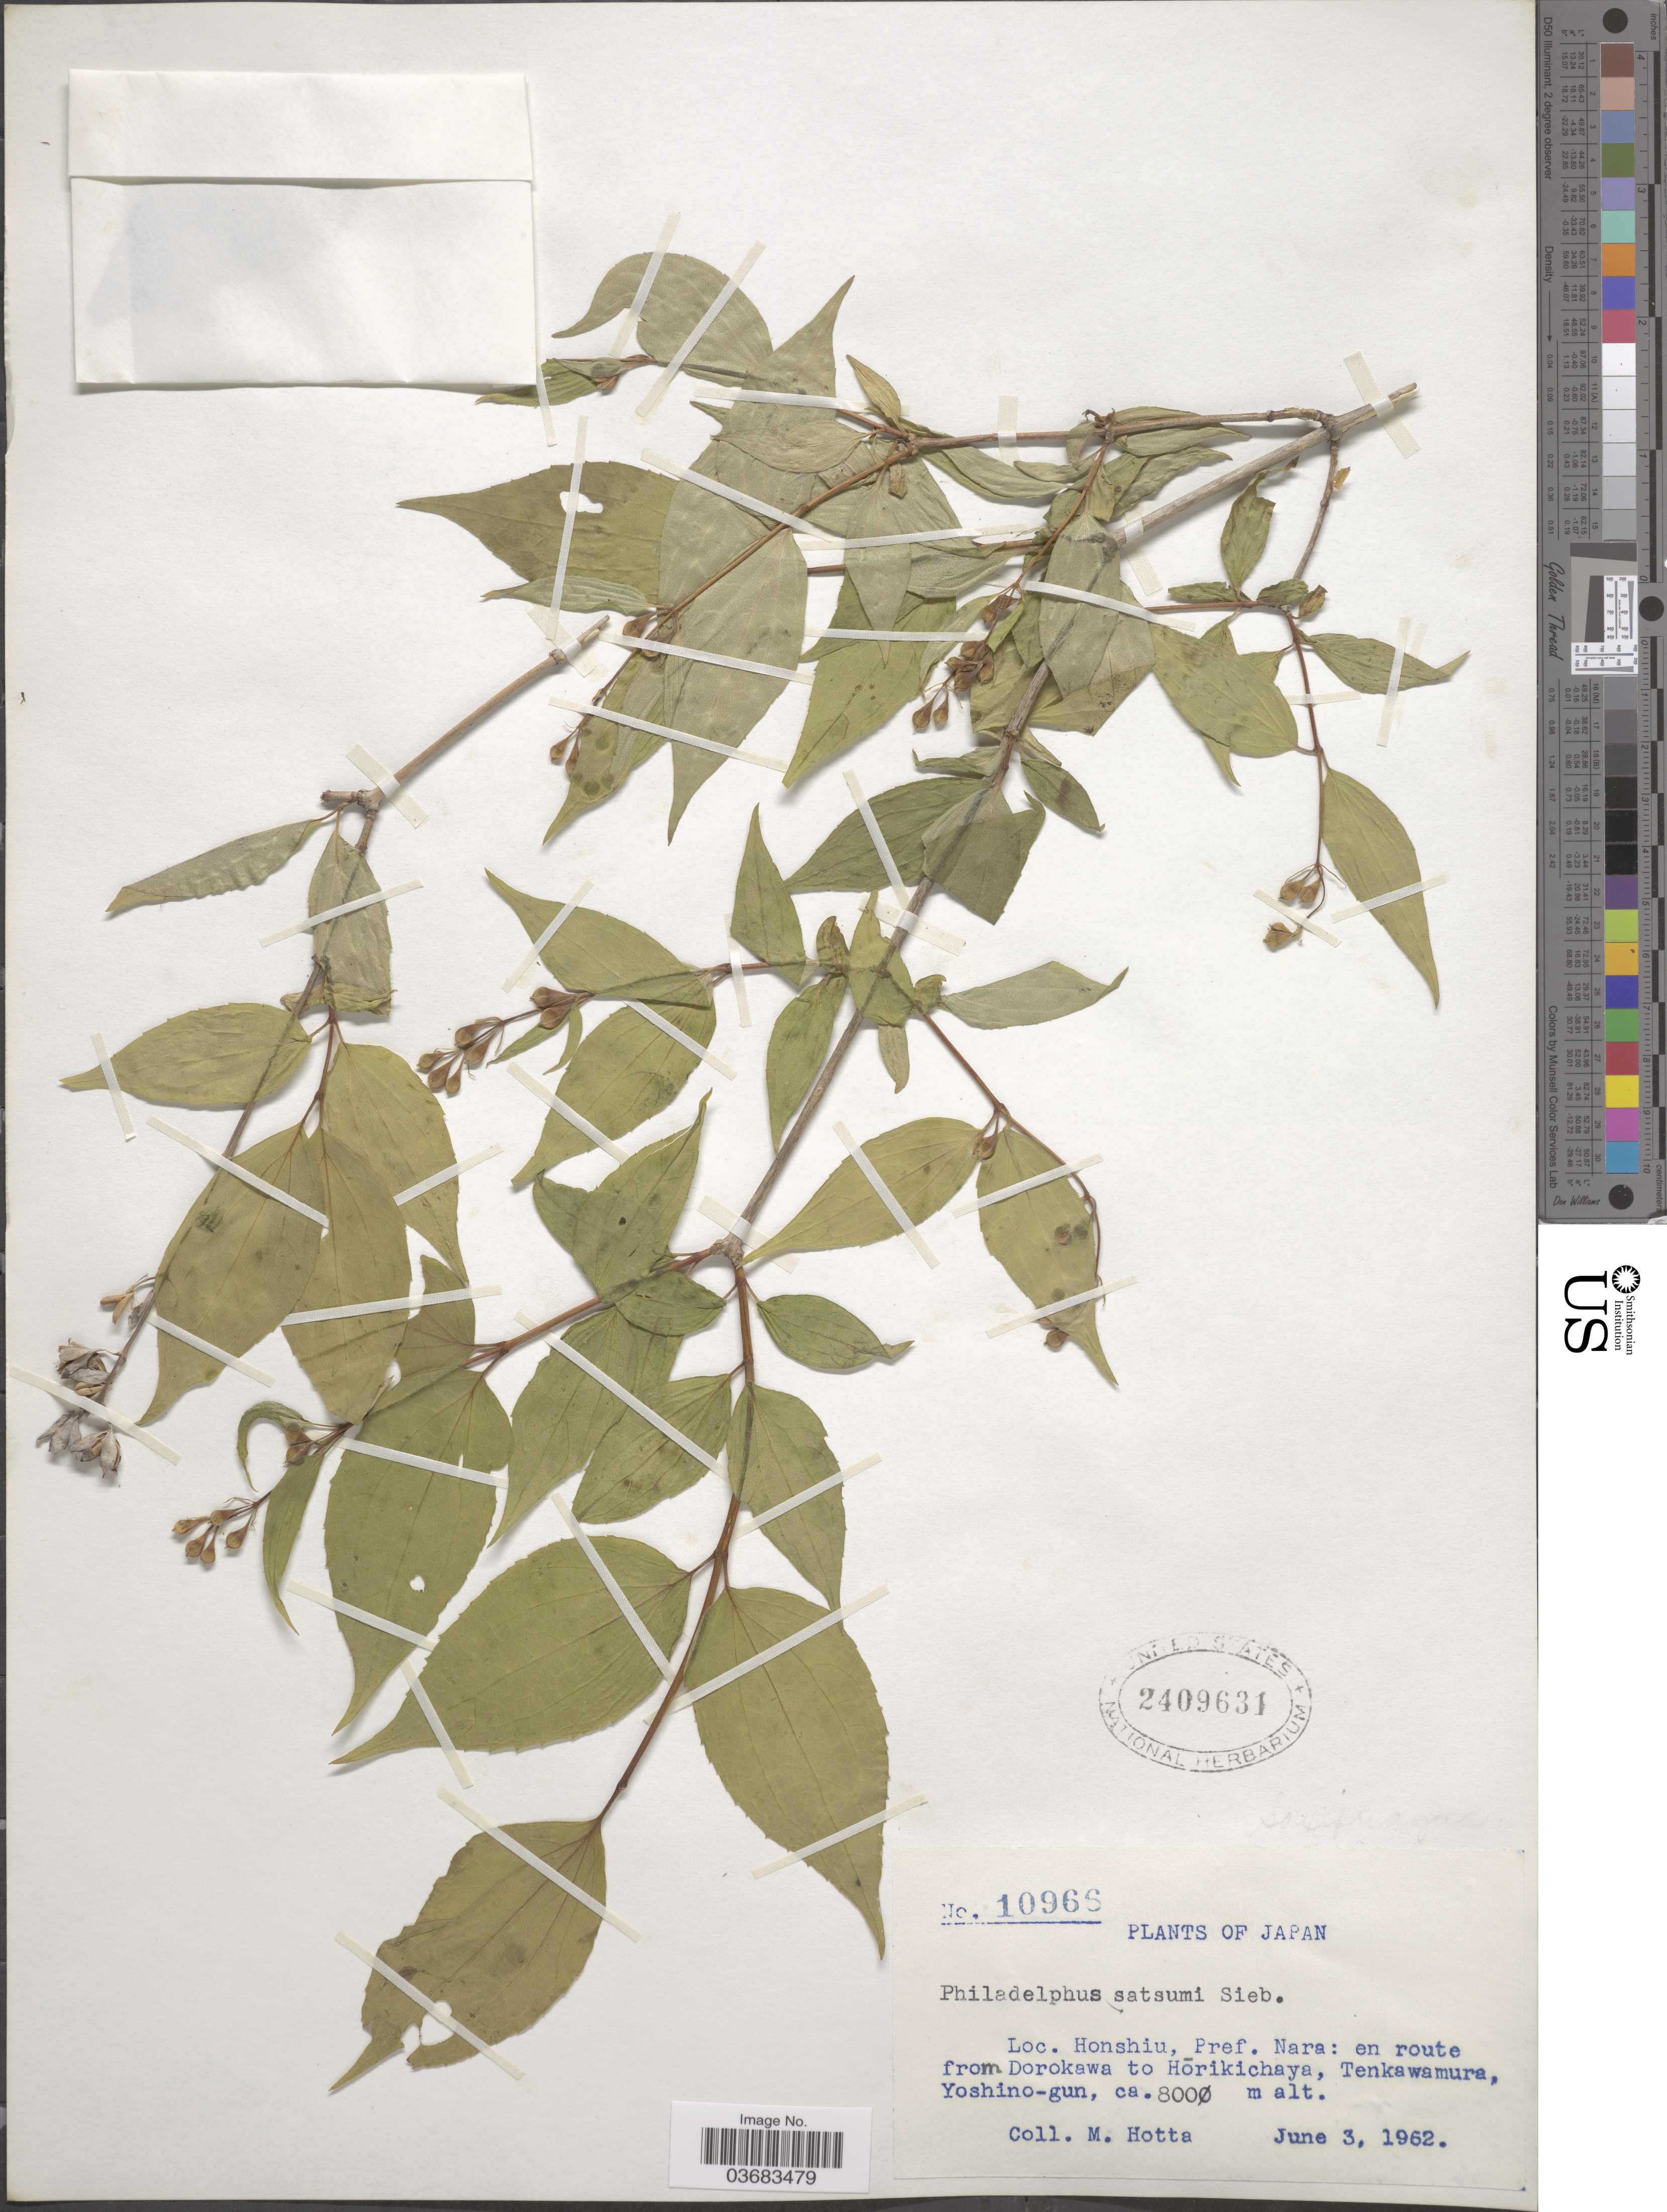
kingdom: Plantae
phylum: Tracheophyta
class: Magnoliopsida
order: Cornales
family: Hydrangeaceae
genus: Philadelphus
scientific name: Philadelphus satsumanus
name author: Miq.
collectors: M. Hotta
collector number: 10966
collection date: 1962-06-03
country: Japan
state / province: Nara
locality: Honshiu, Pref. Nara: en route from Dorokawa to Hōrikichaya, Tenkawamura, Yoshino-gun.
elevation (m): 800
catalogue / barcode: US 2409631